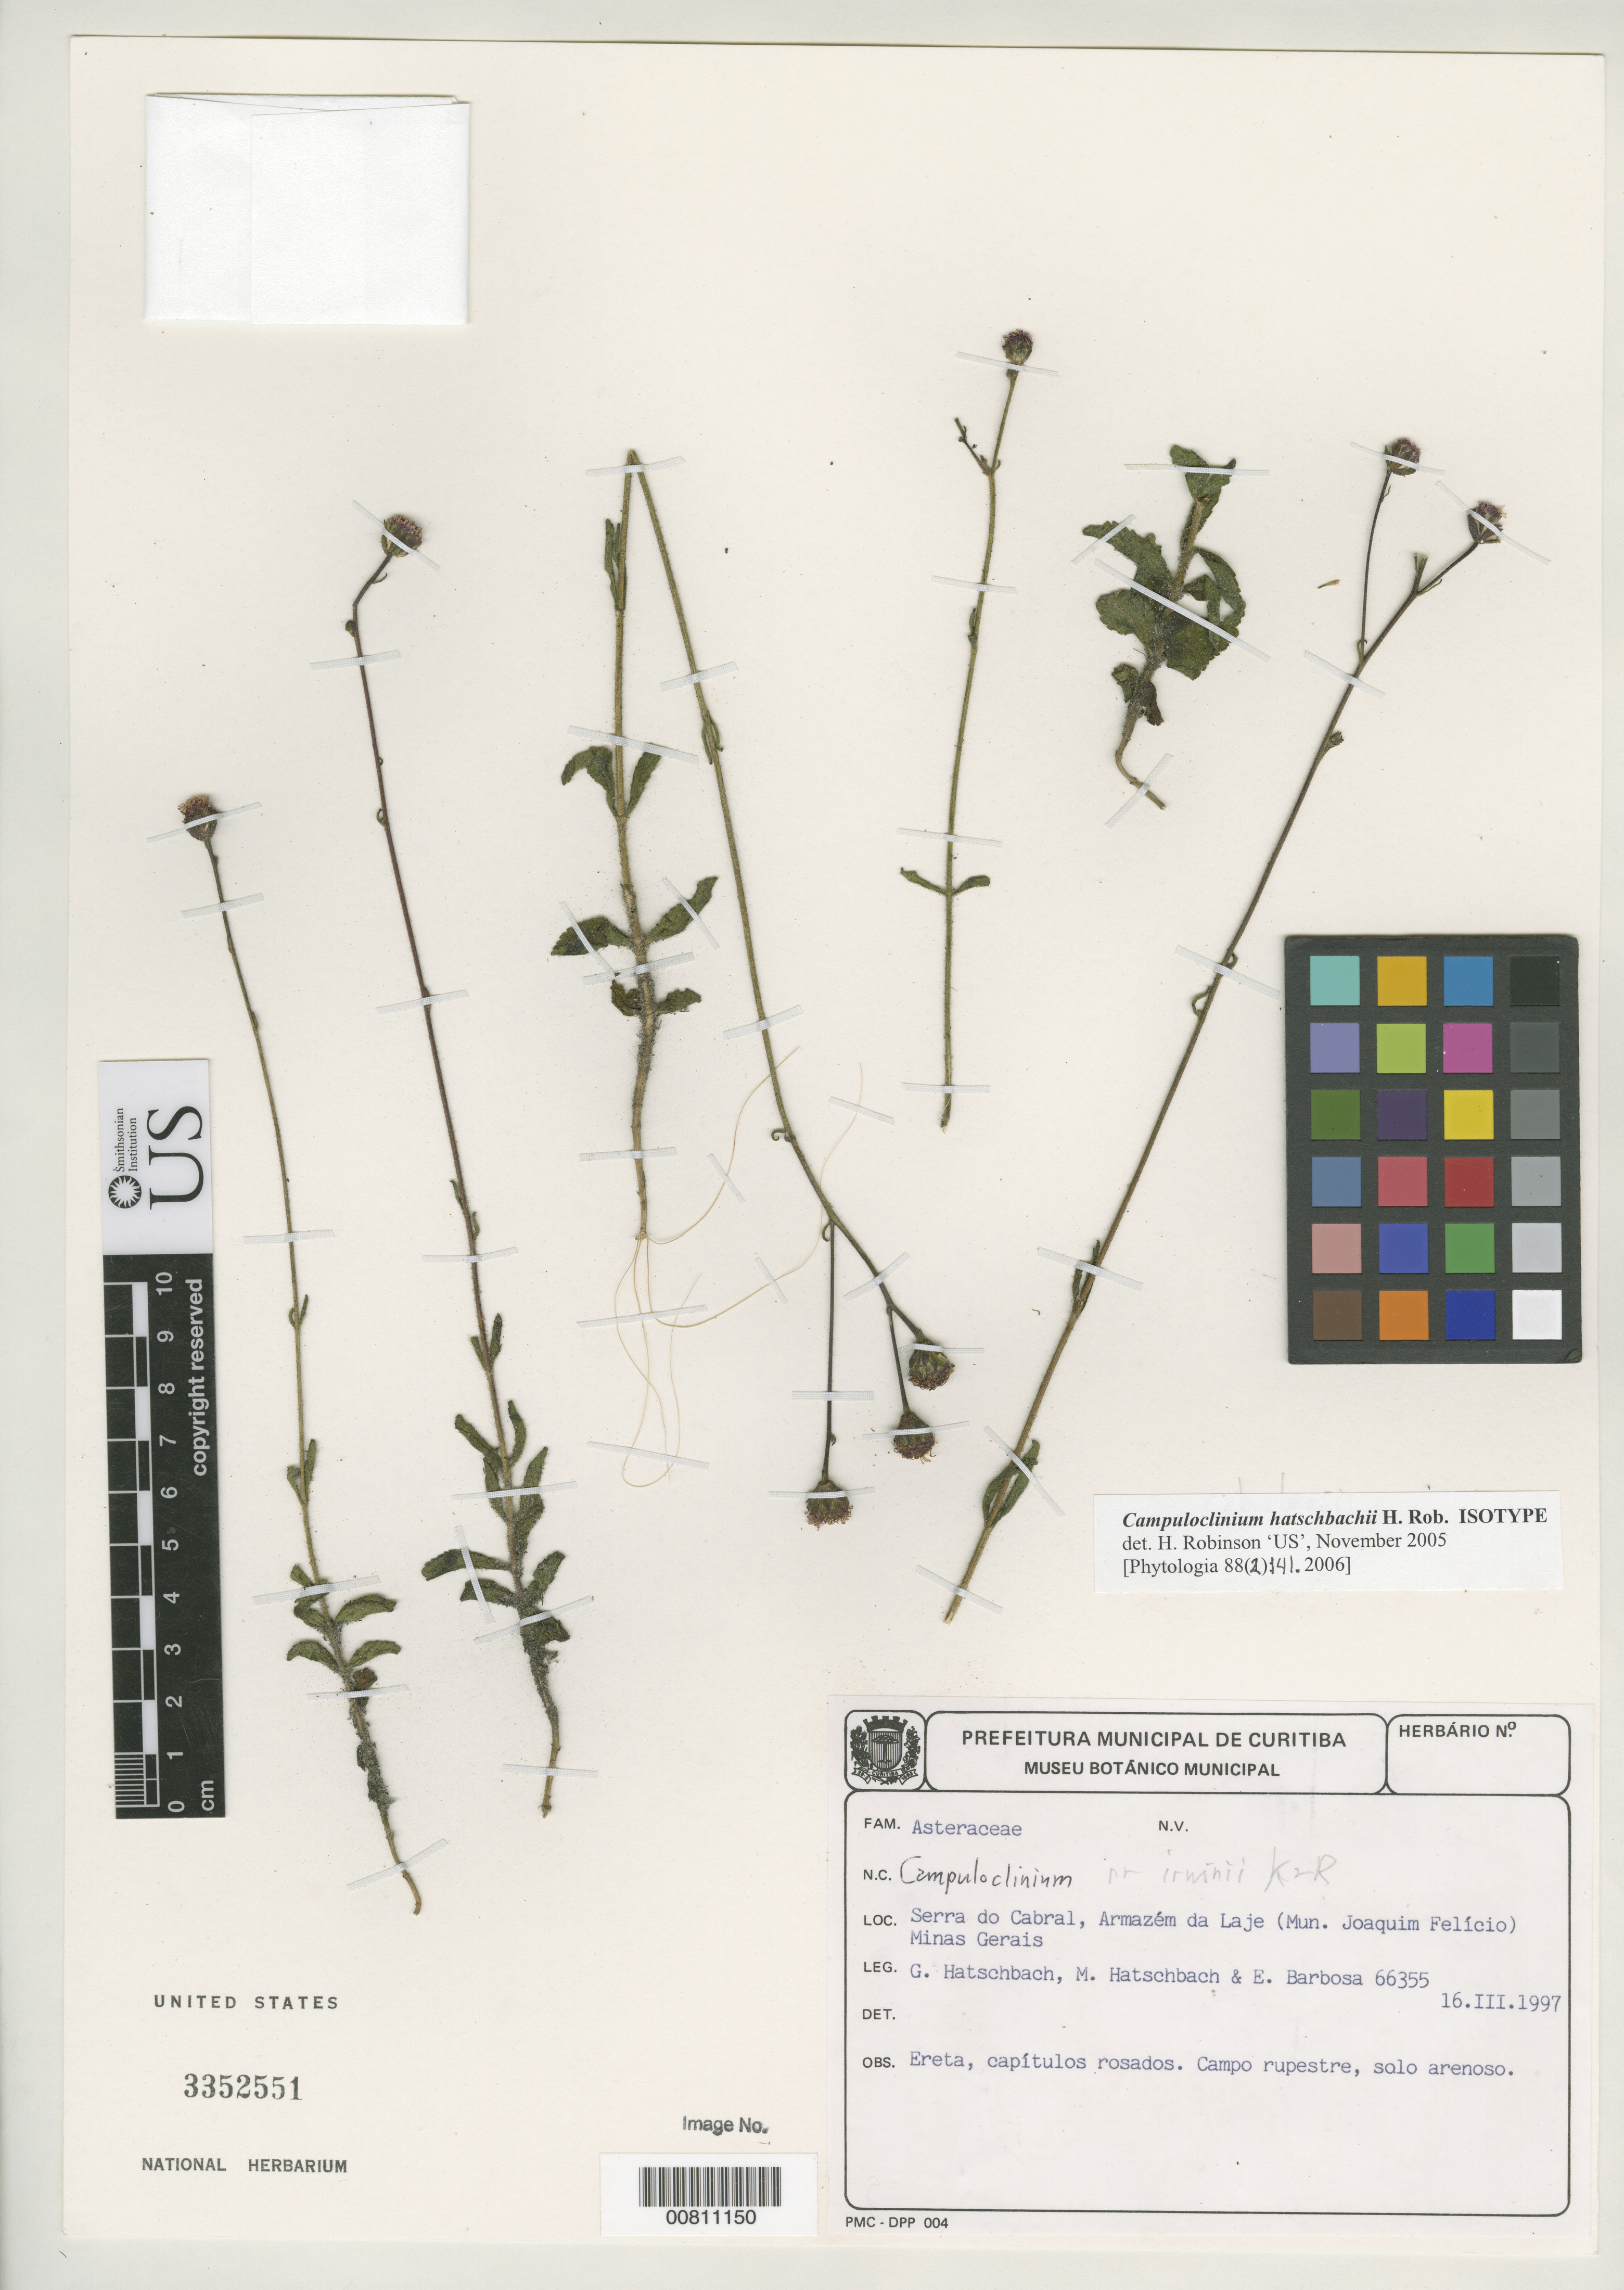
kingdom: Plantae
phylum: Tracheophyta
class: Magnoliopsida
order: Asterales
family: Asteraceae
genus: Campuloclinium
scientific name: Campuloclinium hatschbachii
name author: H. Rob.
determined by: Robinson, Harold E., (US)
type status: Isotype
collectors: G. Hatschbach, M. M. Hatschbach & E. L. Barbosa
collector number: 66355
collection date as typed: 16 Mar 1997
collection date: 1997-03-16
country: Brazil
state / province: Minas Gerais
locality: Serra do Cabral, Armazém da Laje (Mun. Joaquim Felício), Minas Gerais.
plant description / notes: Holotype deposited at MBM.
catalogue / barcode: US 3352551